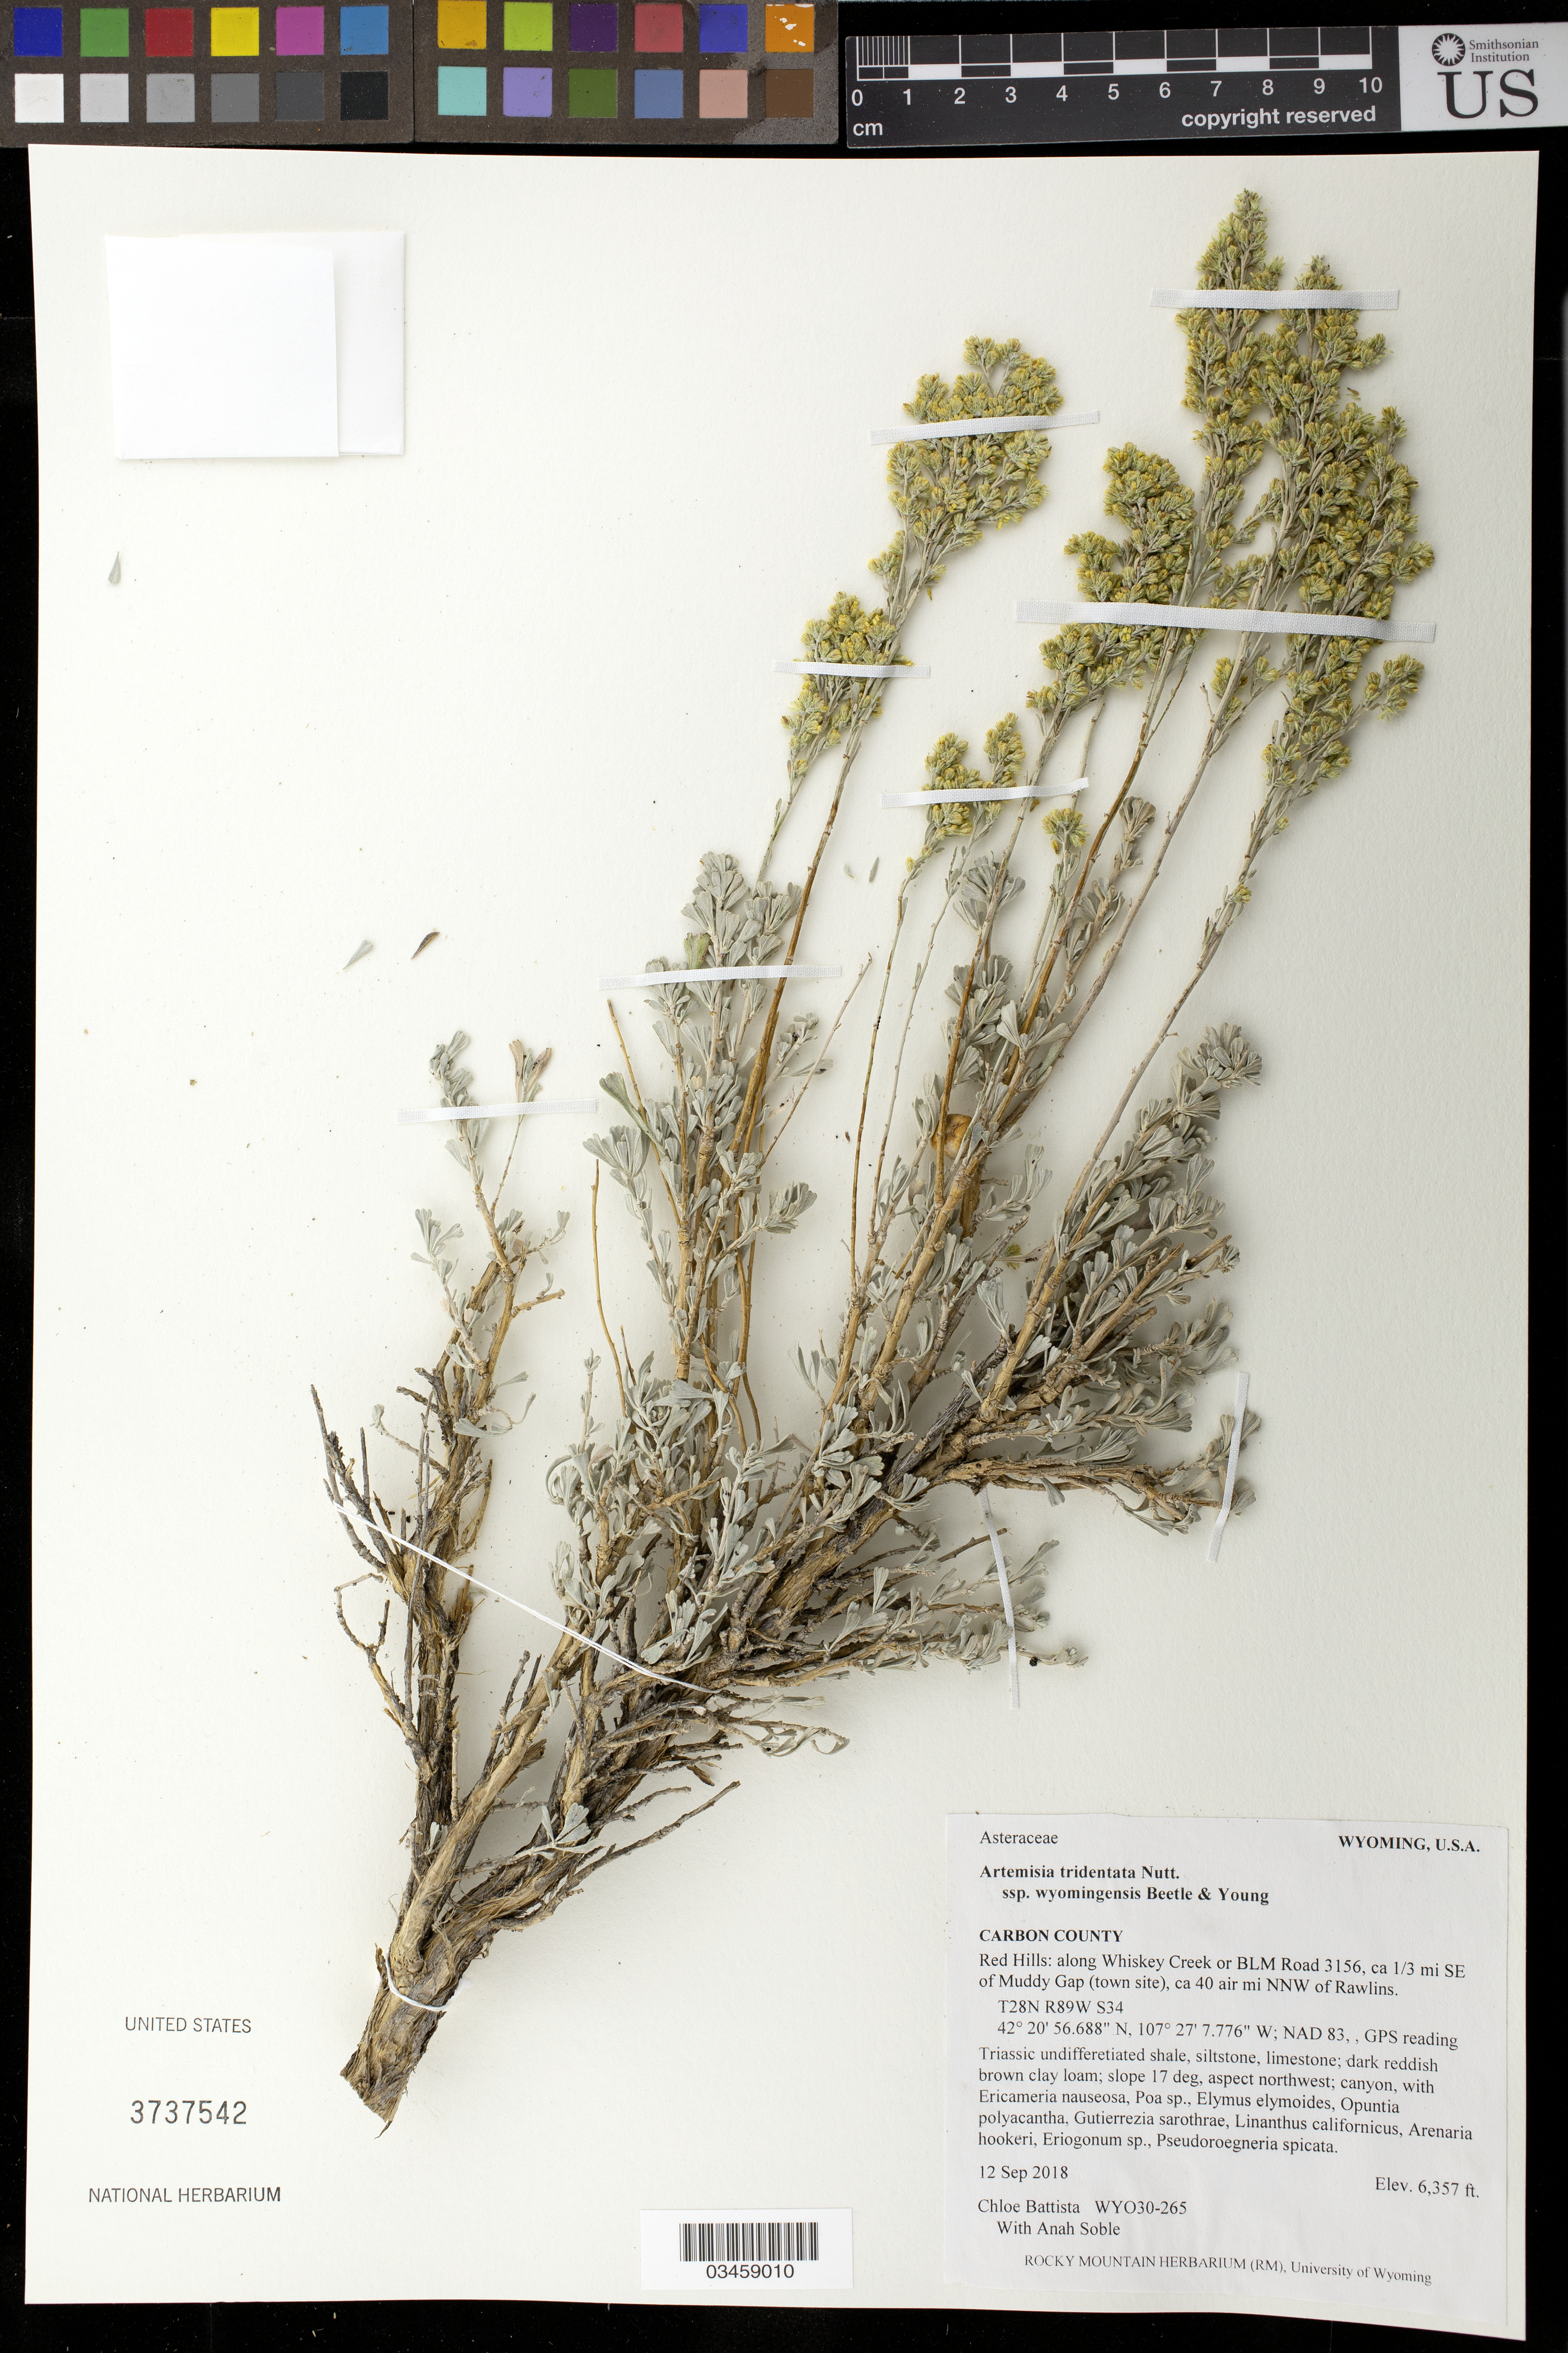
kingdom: Plantae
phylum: Tracheophyta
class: Magnoliopsida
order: Asterales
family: Asteraceae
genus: Artemisia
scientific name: Artemisia tridentata subsp. wyomingensis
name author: (Beetle & A.L. Young) S.L. Welsh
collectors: C. Battista & A. Soble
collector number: WY030-265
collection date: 2018-09-12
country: United States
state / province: Wyoming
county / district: Carbon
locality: Red Hills, along Whiskey Creek or BLM Road 3156, 1/3 mi. SE of Muddy Gap (town site), 40 air mi. NNW of Rawlins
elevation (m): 1938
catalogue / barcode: US 3737542